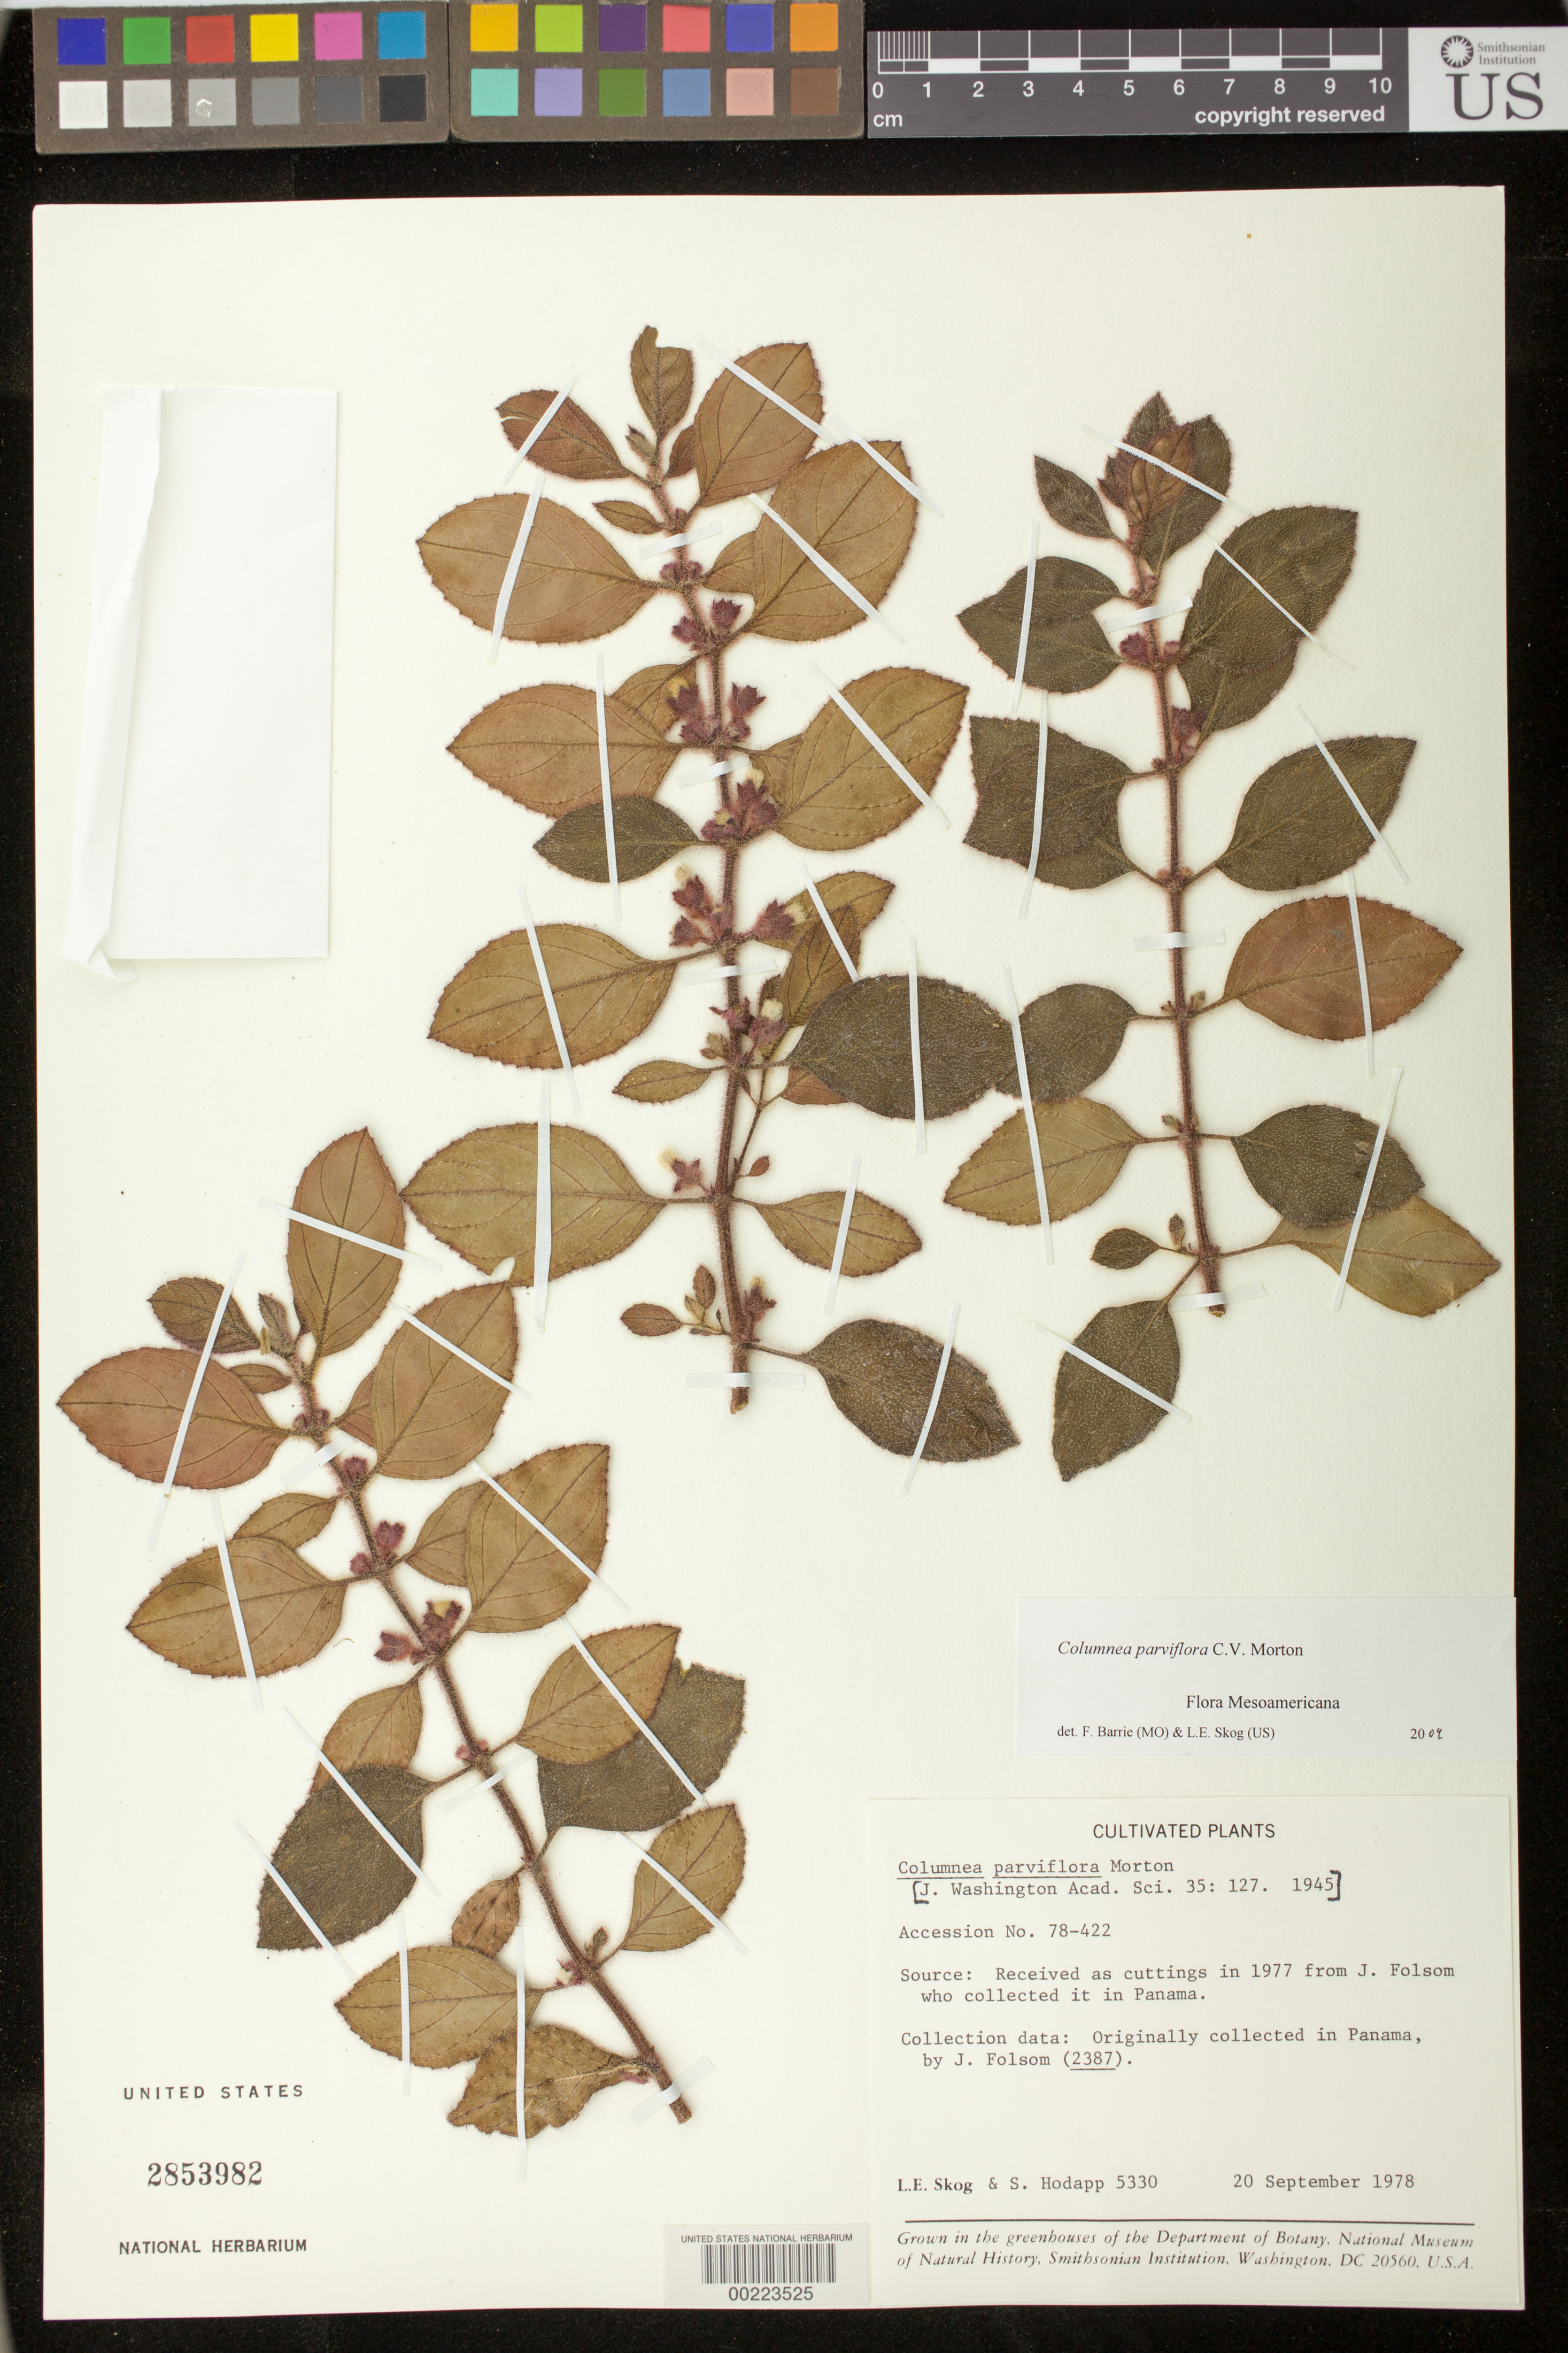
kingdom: Plantae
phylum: Tracheophyta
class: Magnoliopsida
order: Lamiales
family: Gesneriaceae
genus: Columnea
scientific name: Columnea herthae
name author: Mansf.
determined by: Clark, J. L.; Skog, Laurence E.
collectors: L. E. Skog & S. Hodapp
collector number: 5330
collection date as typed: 20 Sep 1978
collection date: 1978-09-20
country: Panama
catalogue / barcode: US 2853982